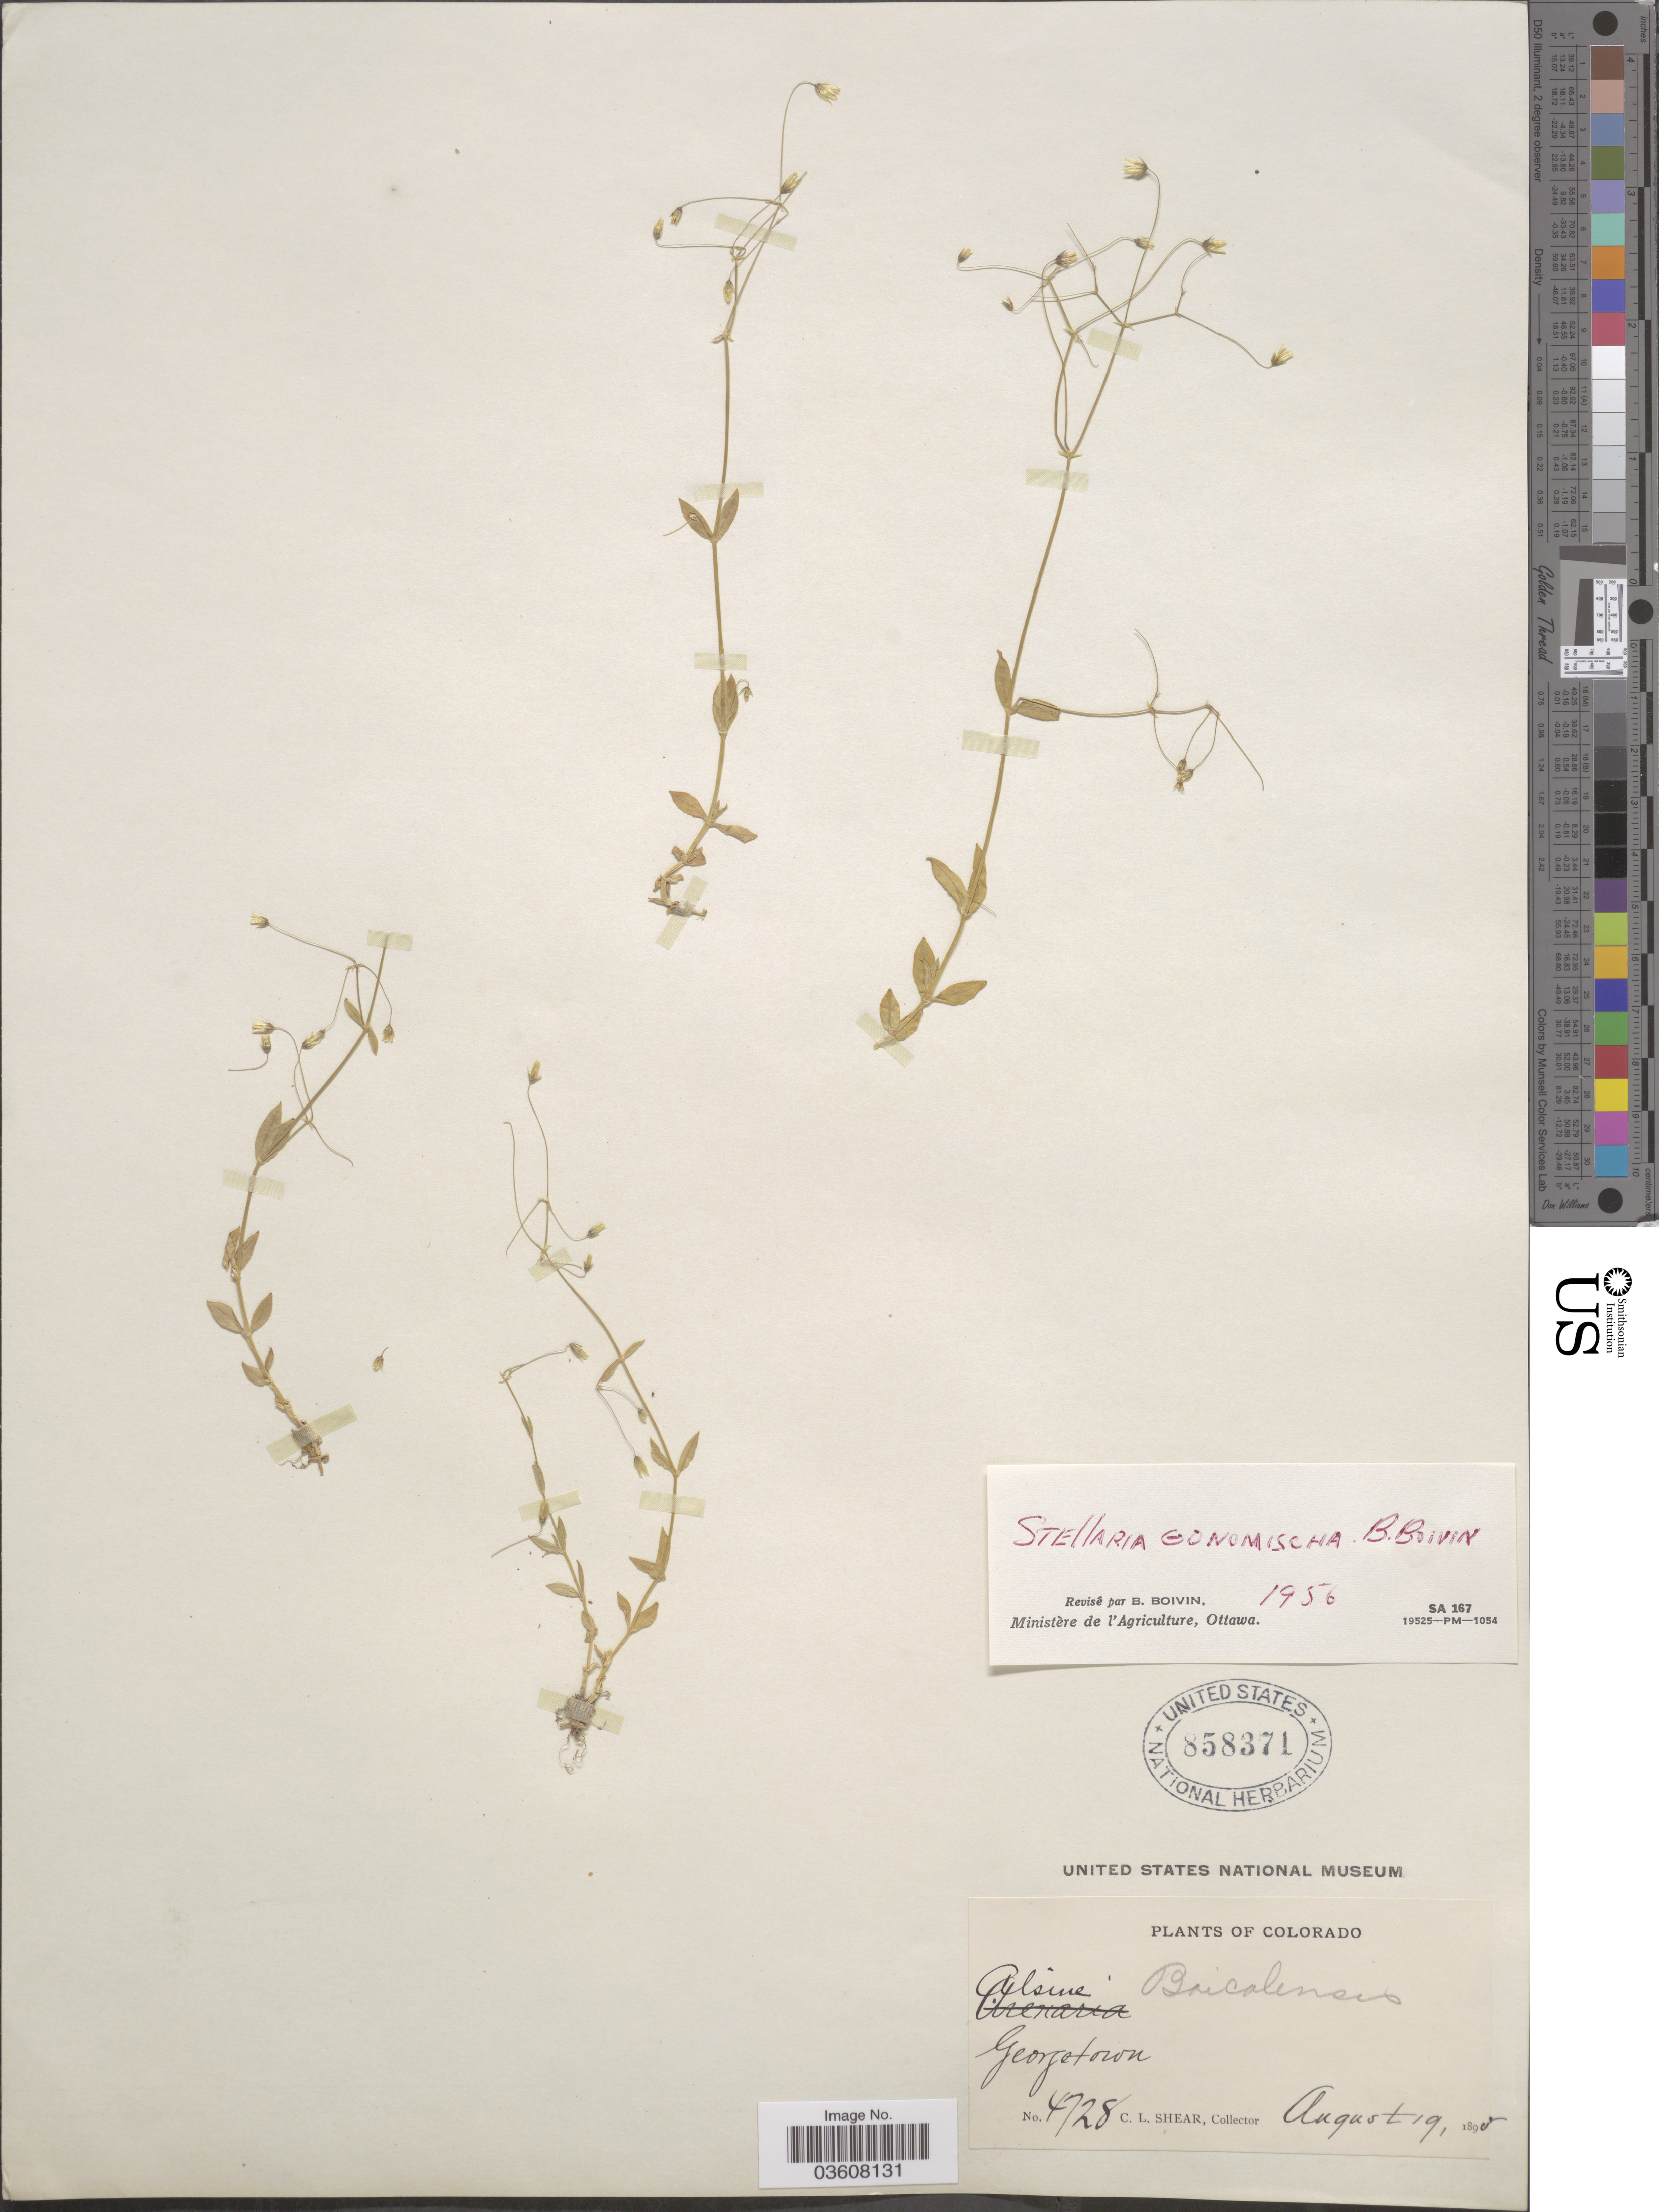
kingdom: Plantae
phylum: Tracheophyta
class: Magnoliopsida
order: Caryophyllales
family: Caryophyllaceae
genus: Stellaria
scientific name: Stellaria umbellata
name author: Turcz.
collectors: C. L. Shear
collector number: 4728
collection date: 1893-08-19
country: United States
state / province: Colorado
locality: Georgetown.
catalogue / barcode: US 858371